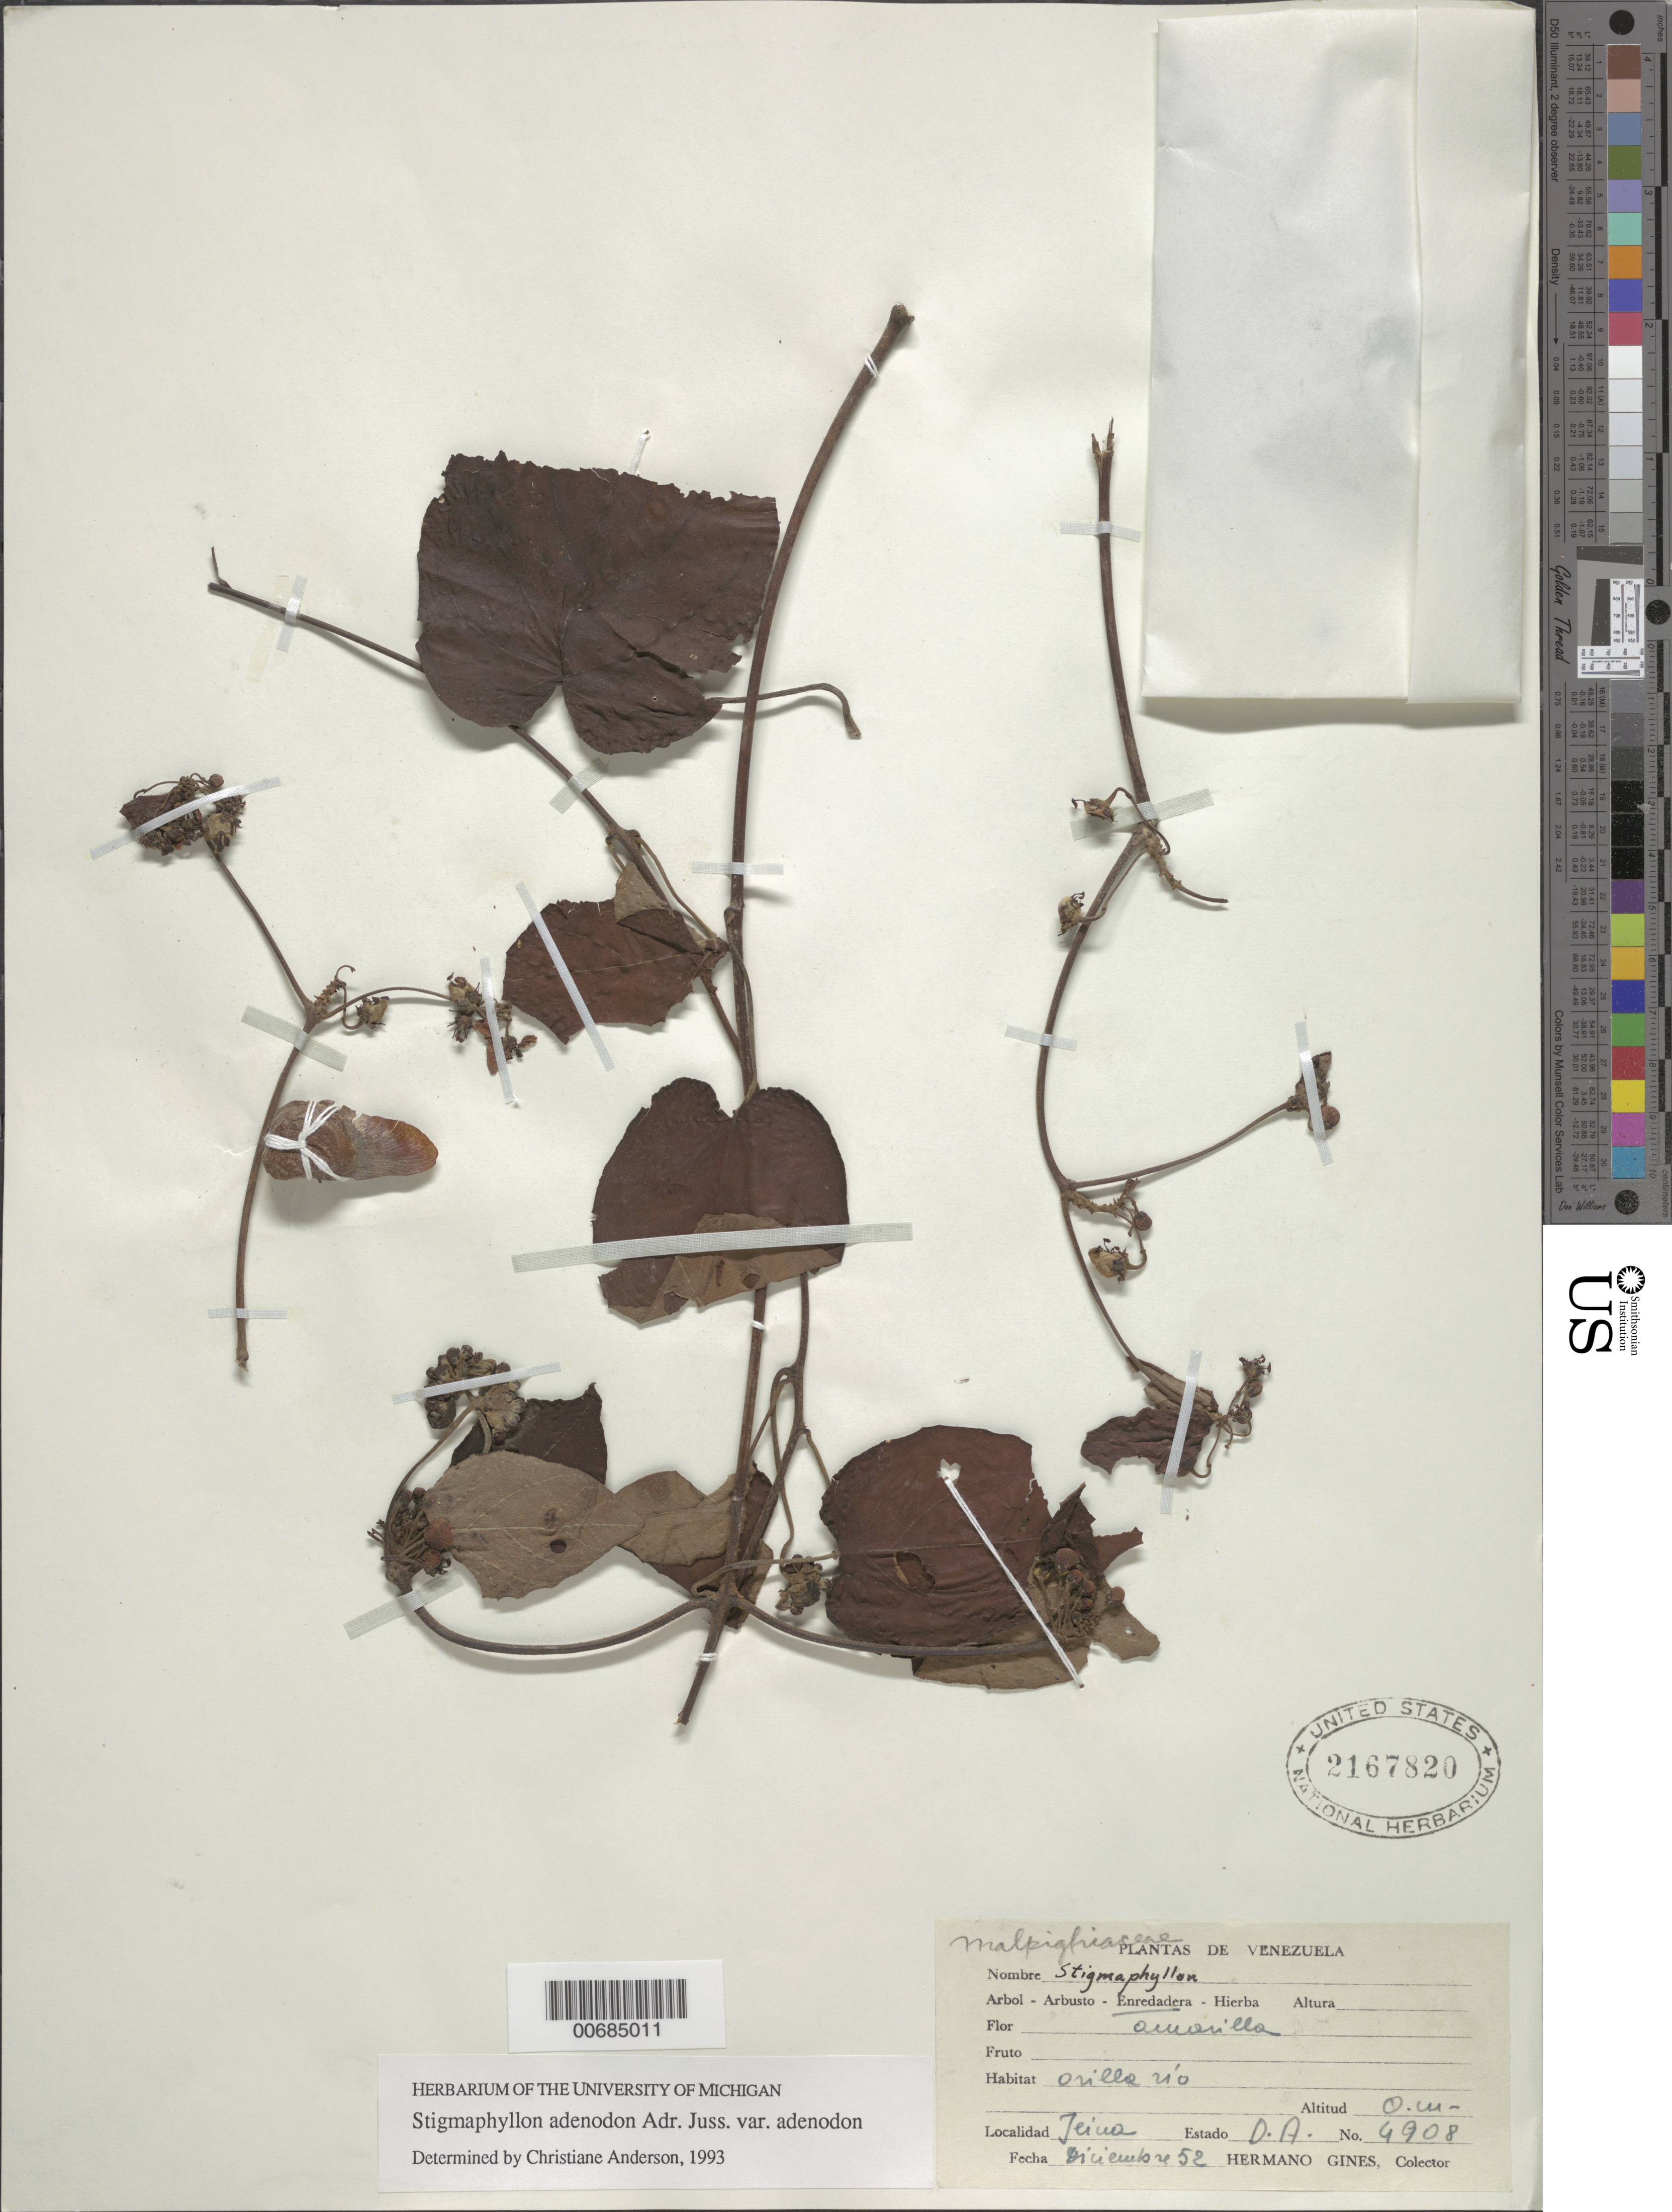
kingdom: Plantae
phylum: Tracheophyta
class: Magnoliopsida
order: Malpighiales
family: Malpighiaceae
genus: Stigmaphyllon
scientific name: Stigmaphyllon adenodon var. adenodon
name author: A. Juss.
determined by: Anderson, C.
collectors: H. Gines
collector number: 4908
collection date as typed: Dec-52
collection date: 1952-12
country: Venezuela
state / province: Delta Amacuro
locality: Teiua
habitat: Orillas río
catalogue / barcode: US 2167820